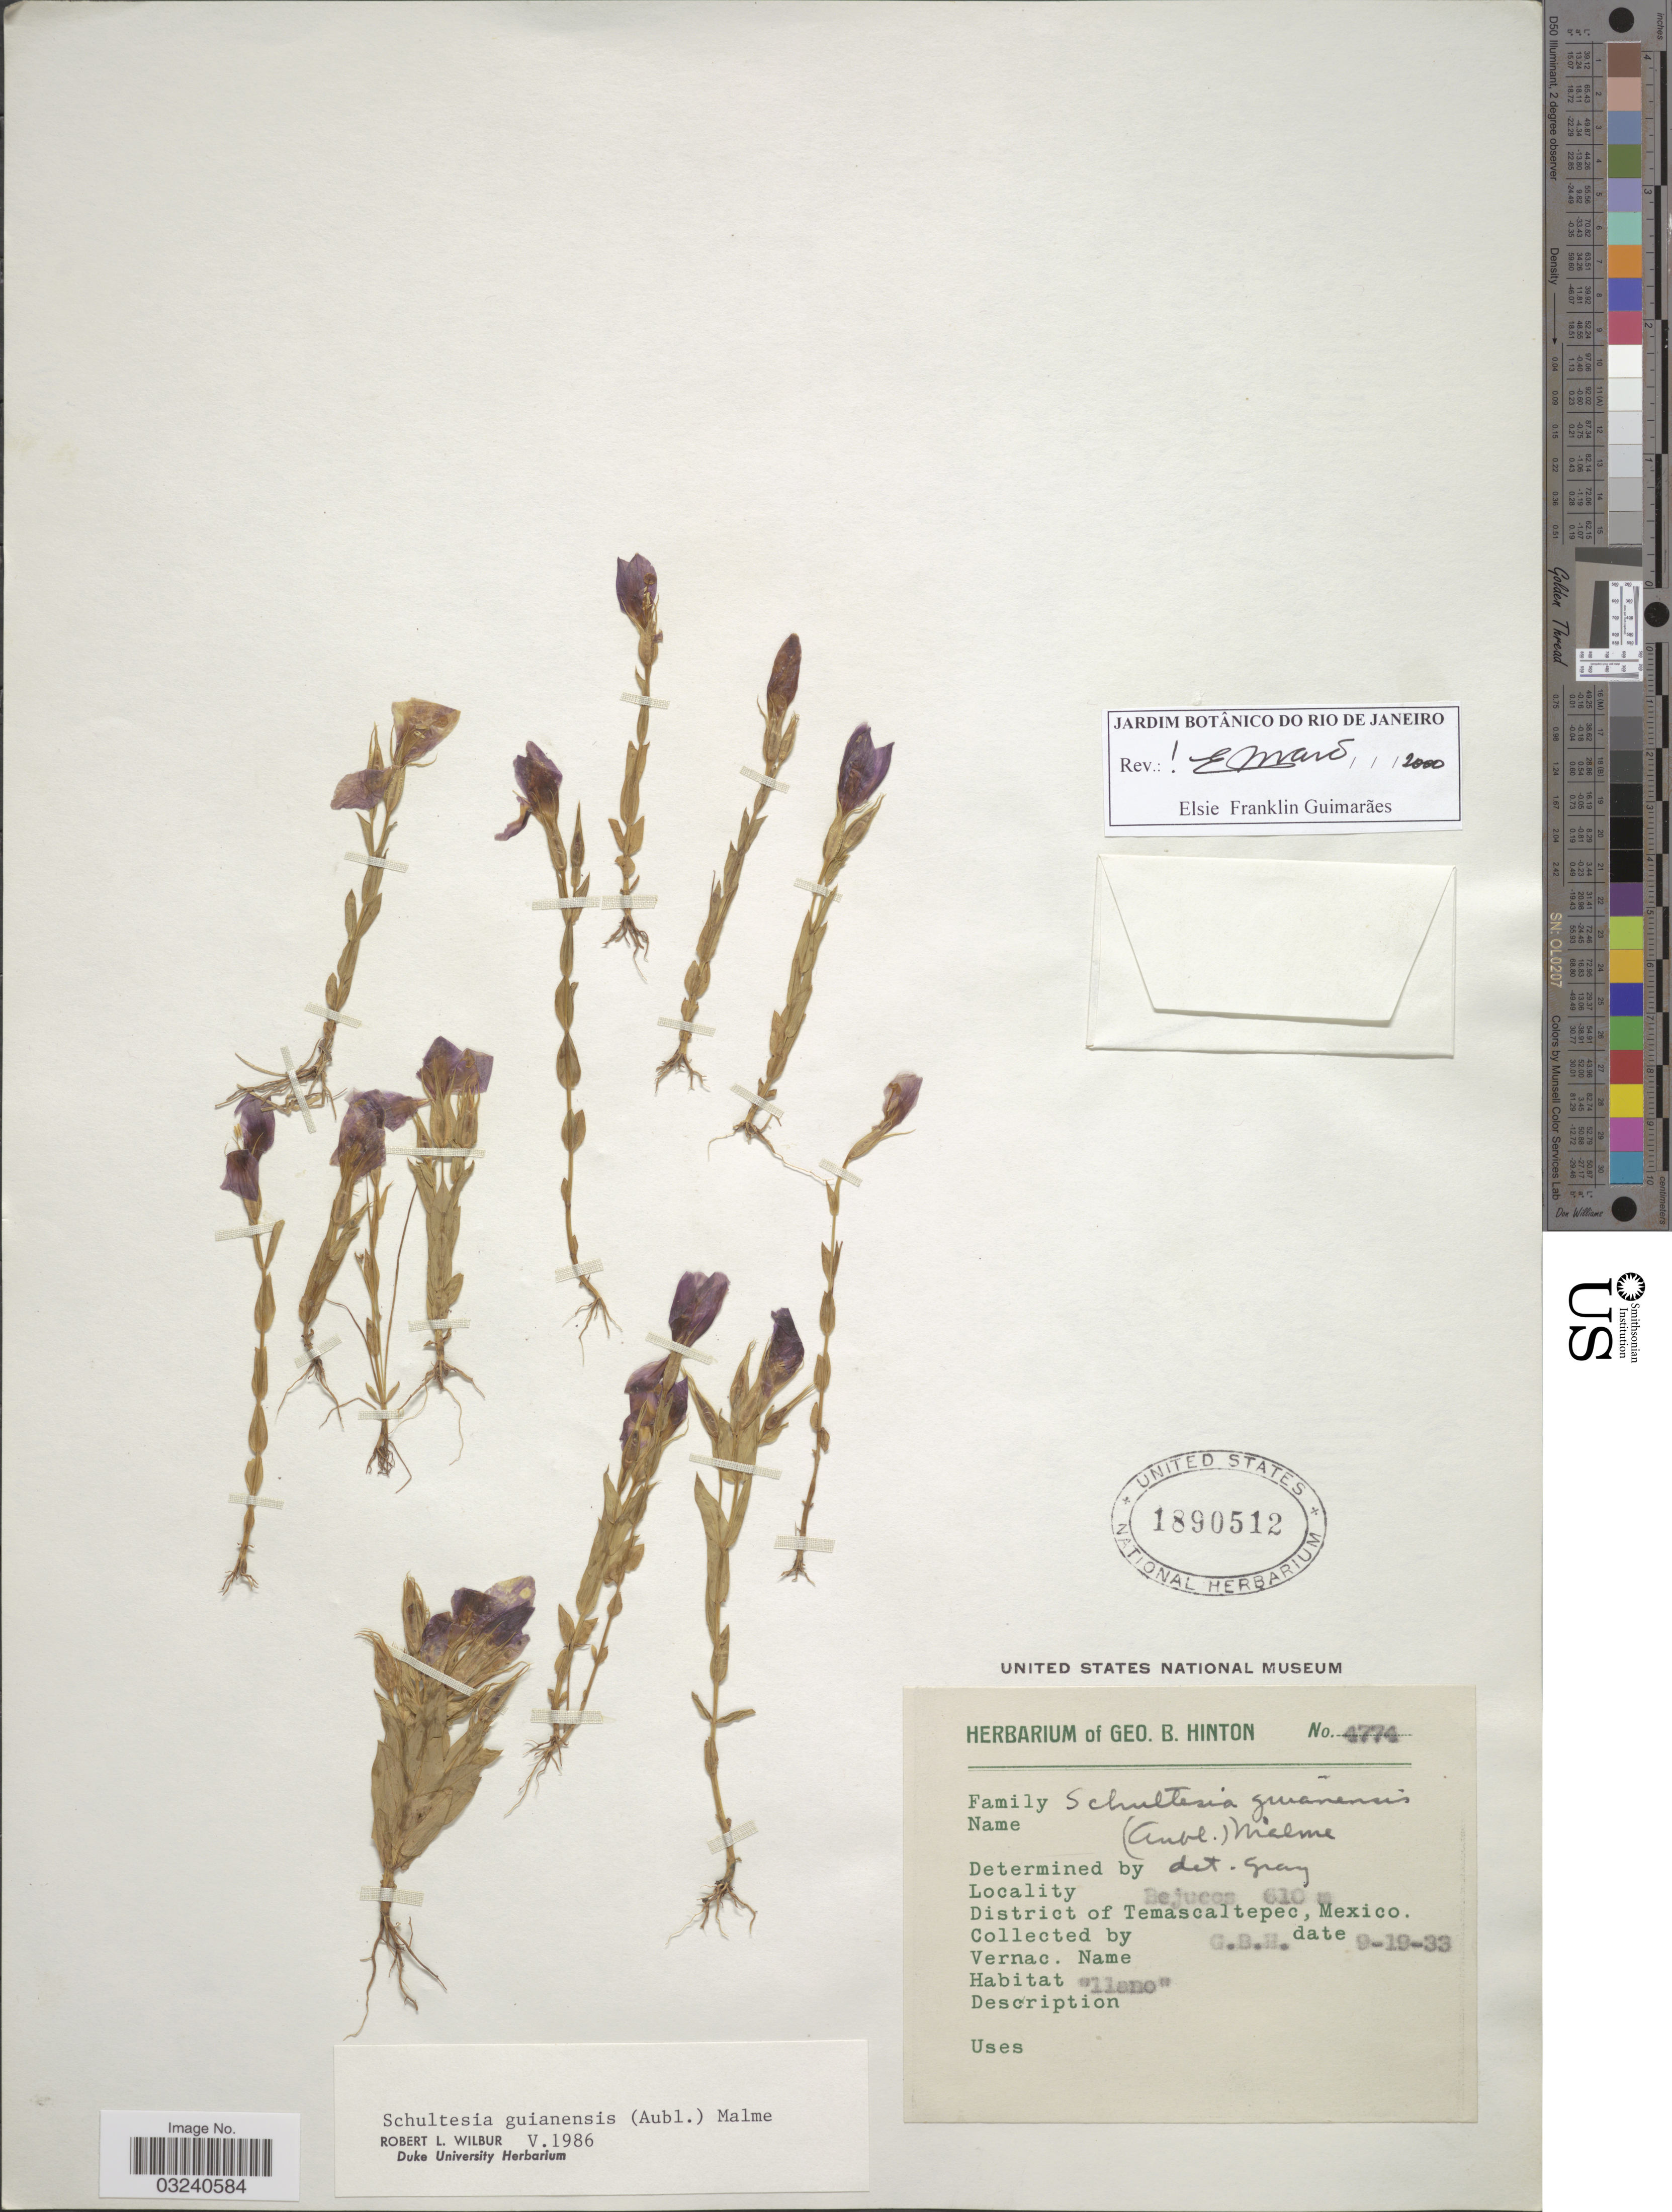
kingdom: Plantae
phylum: Tracheophyta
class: Magnoliopsida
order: Gentianales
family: Gentianaceae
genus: Schultesia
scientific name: Schultesia guianensis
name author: (Aubl.) Malme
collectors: G. B. Hinton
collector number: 4774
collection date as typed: Transcribed d/m/y: 19/9/33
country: Mexico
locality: Bejucos. District of Temascaltepec.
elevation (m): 610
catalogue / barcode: US 1890512